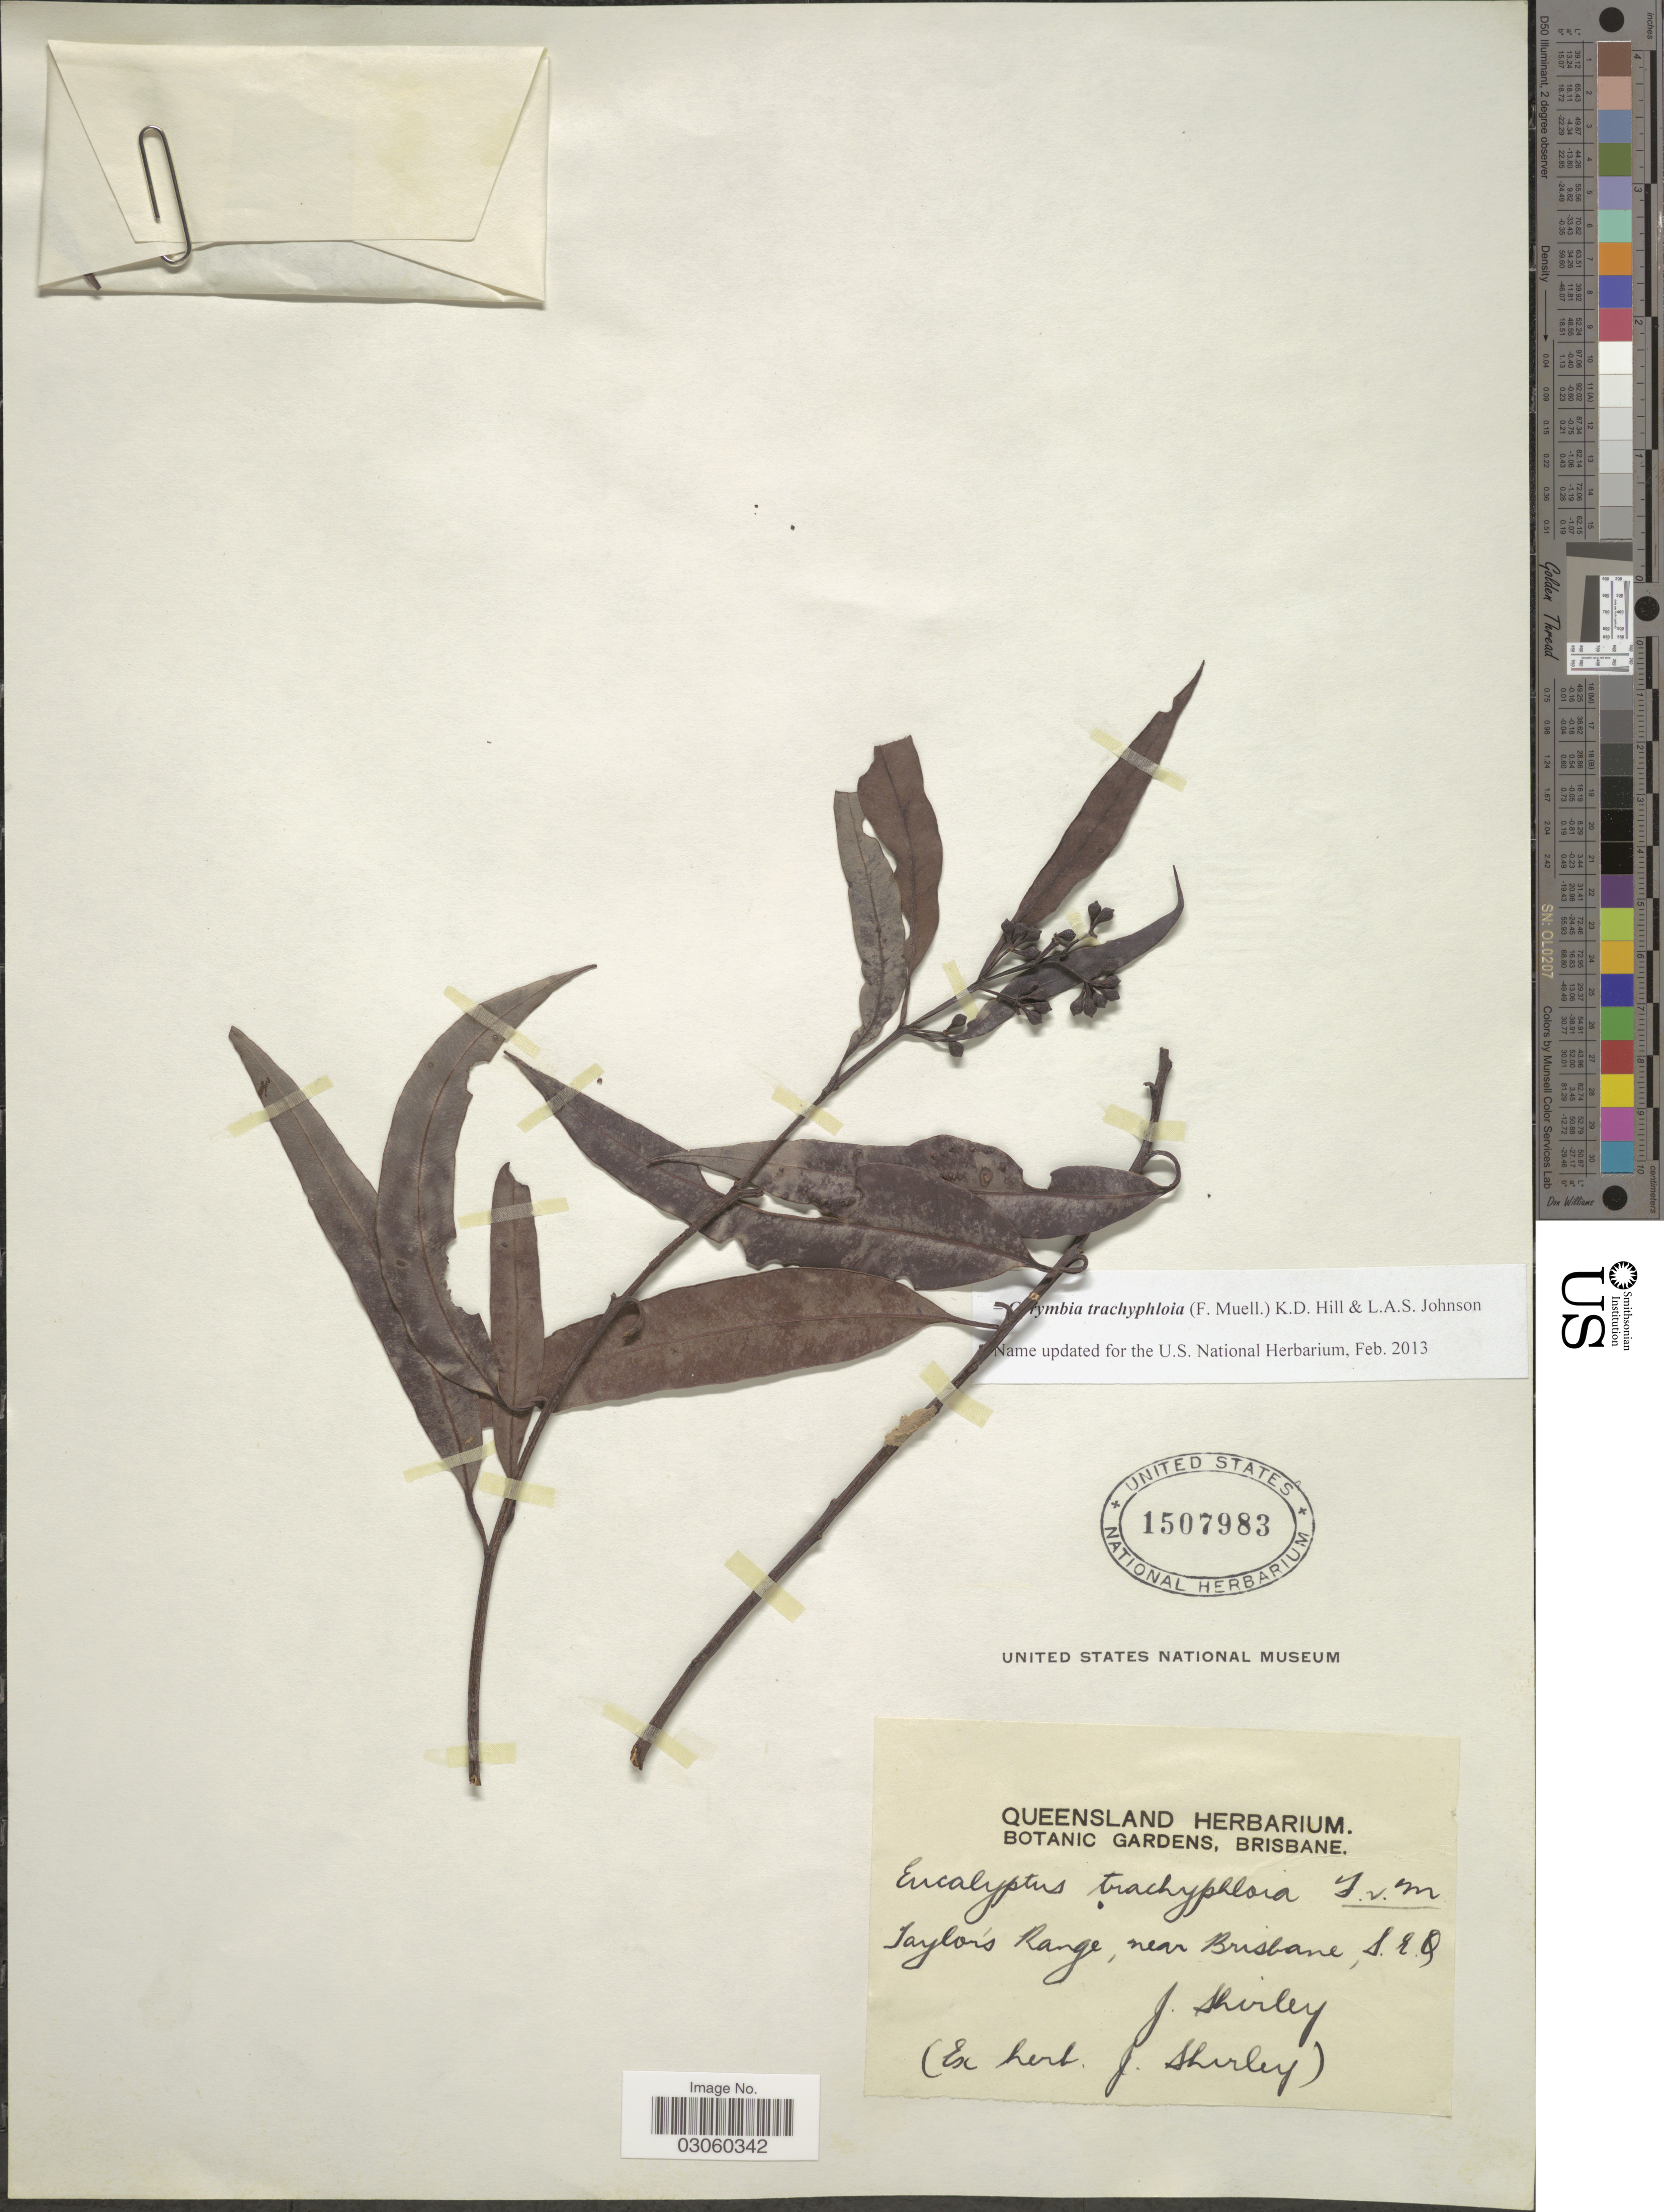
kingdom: Plantae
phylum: Tracheophyta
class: Magnoliopsida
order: Myrtales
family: Myrtaceae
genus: Corymbia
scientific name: Corymbia trachyphloia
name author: (F. Muell.) K.D. Hill & L.A.S. Johnson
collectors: J. Shirley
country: Australia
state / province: Queensland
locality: Taylor's Range, near Brisbane, S.E.Q.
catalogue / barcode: US 1507983